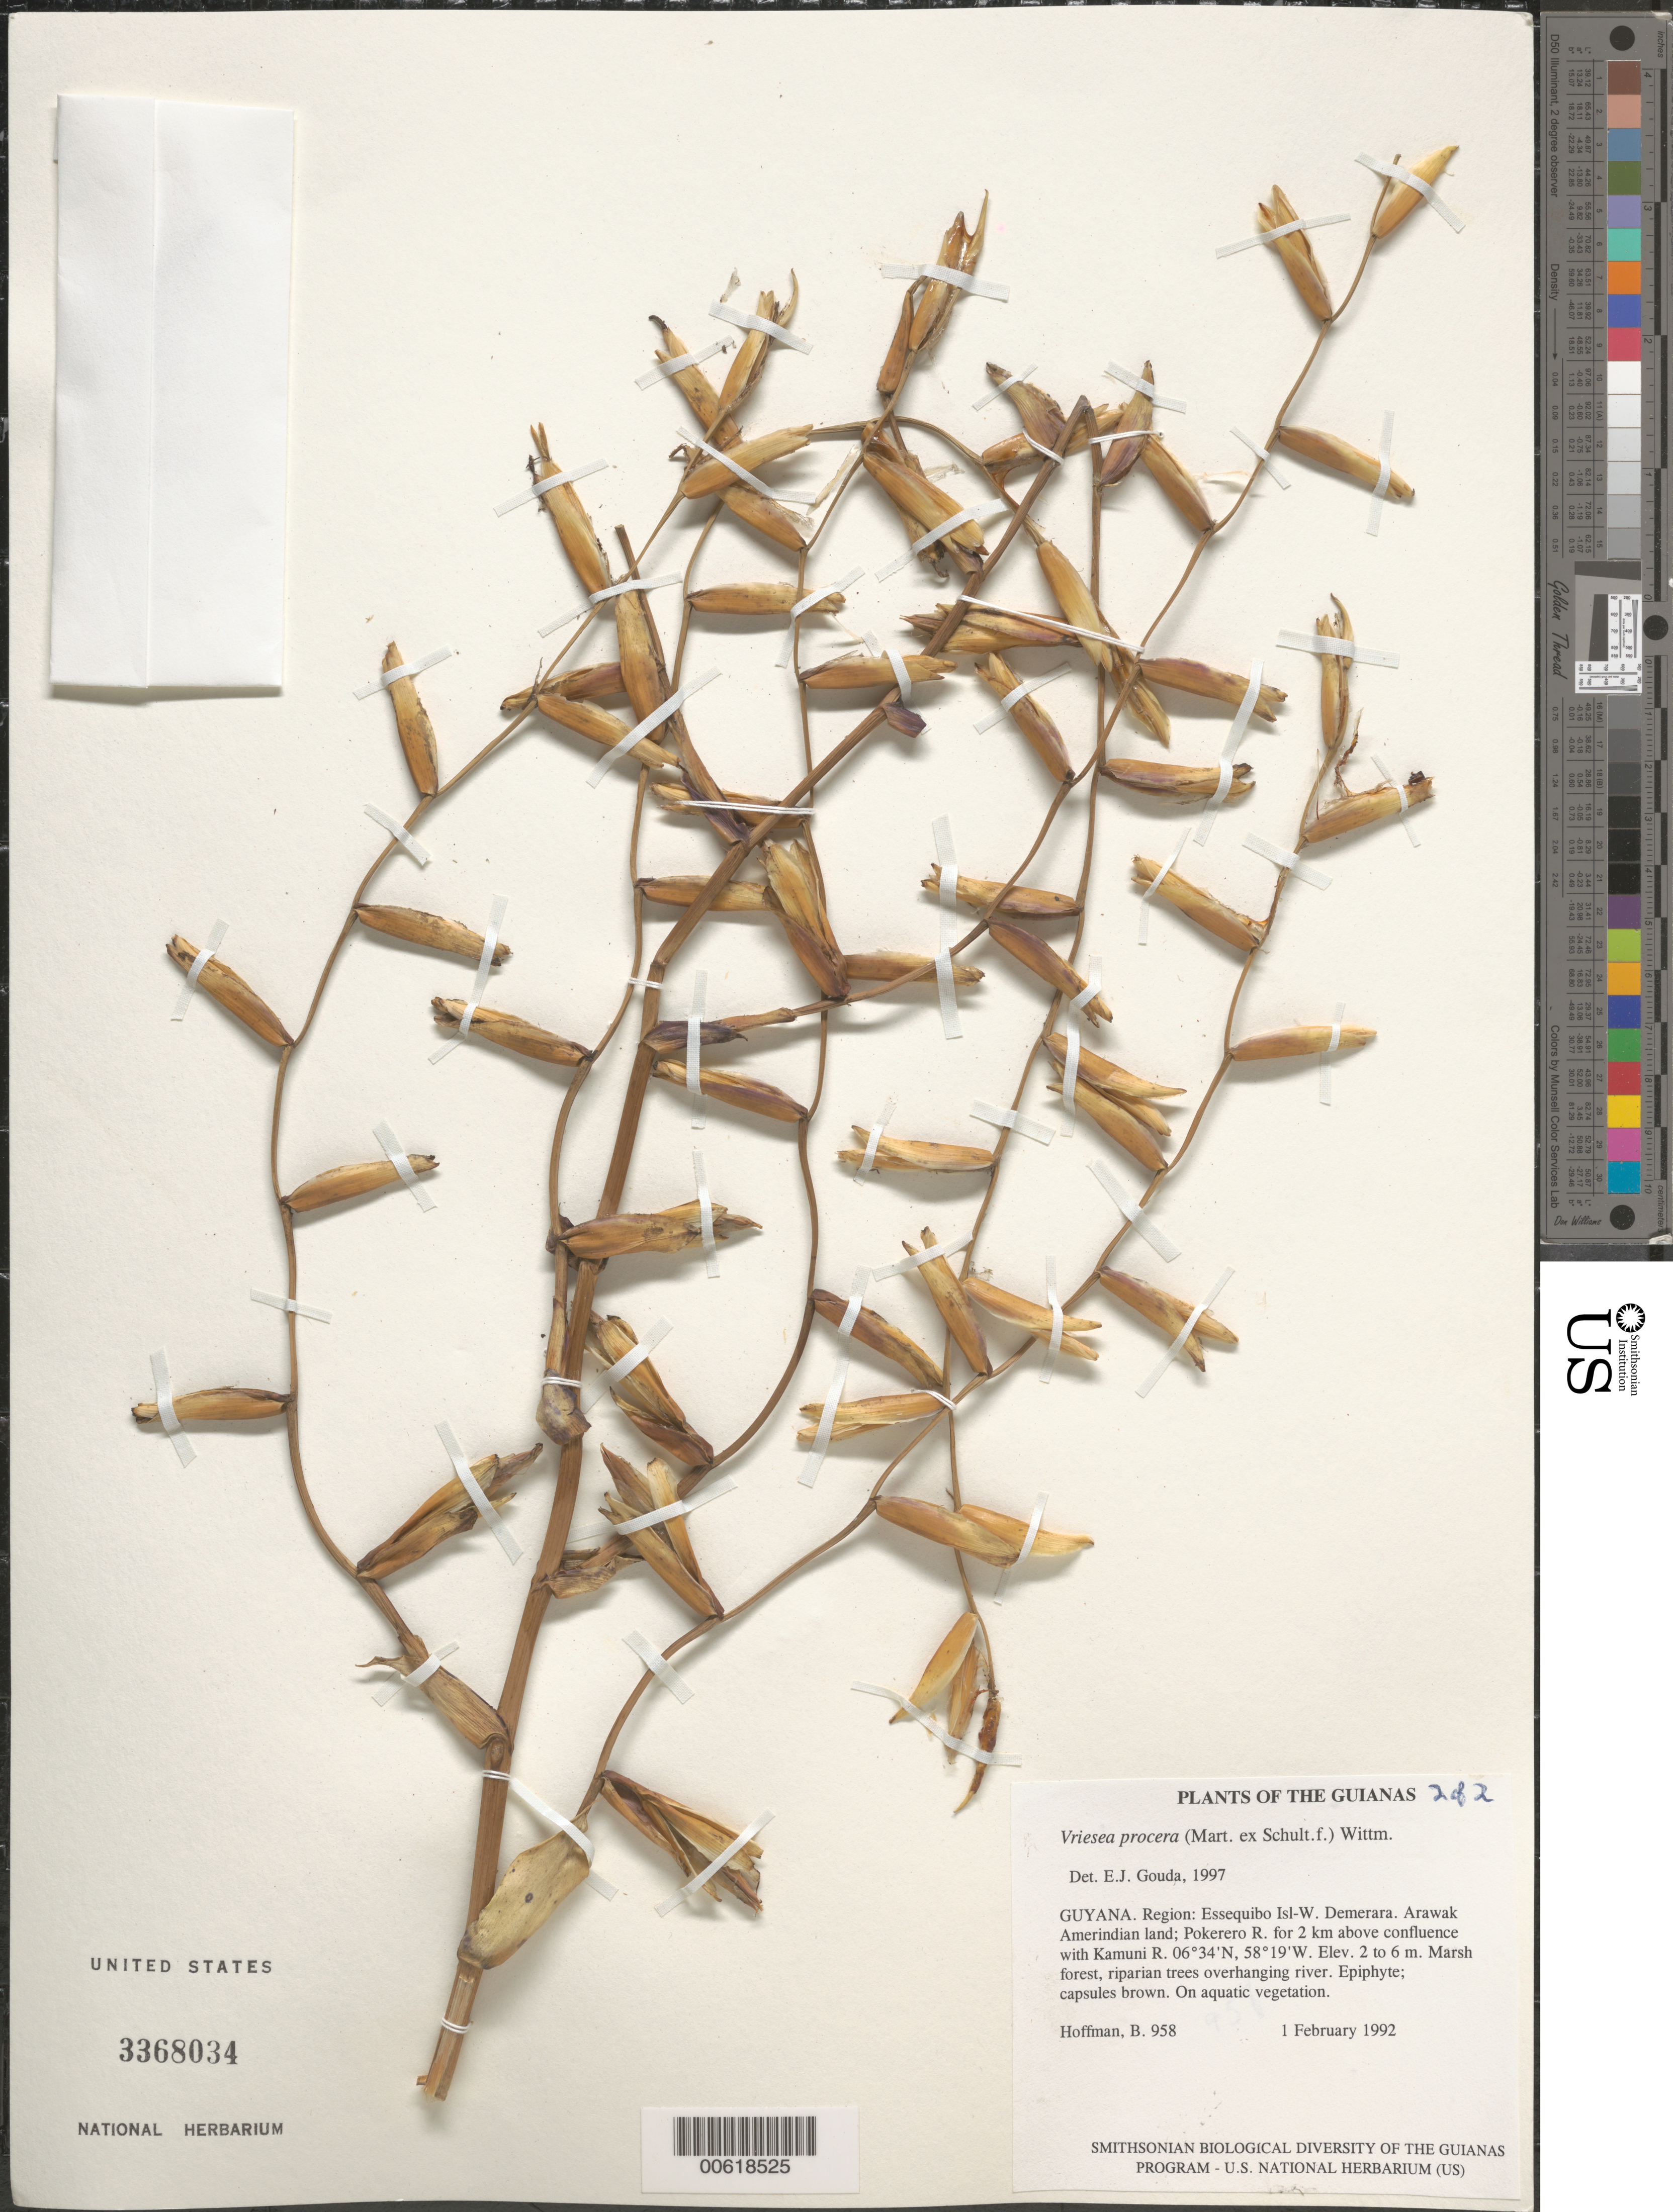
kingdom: Plantae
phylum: Tracheophyta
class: Liliopsida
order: Poales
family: Bromeliaceae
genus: Vriesea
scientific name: Vriesea procera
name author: (Mart. ex Schult. & Schult. f.) Wittm.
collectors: B. Hoffman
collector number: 958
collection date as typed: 1 February 1992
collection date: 1992-02-01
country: Guyana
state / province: Essequibo Isl-W. Demerara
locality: Arawak Amerindian land; Pokerero River for 2 km above confluence with Kamuni River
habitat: Marsh forest, riparian trees overhanging river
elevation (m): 2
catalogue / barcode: US 3368034